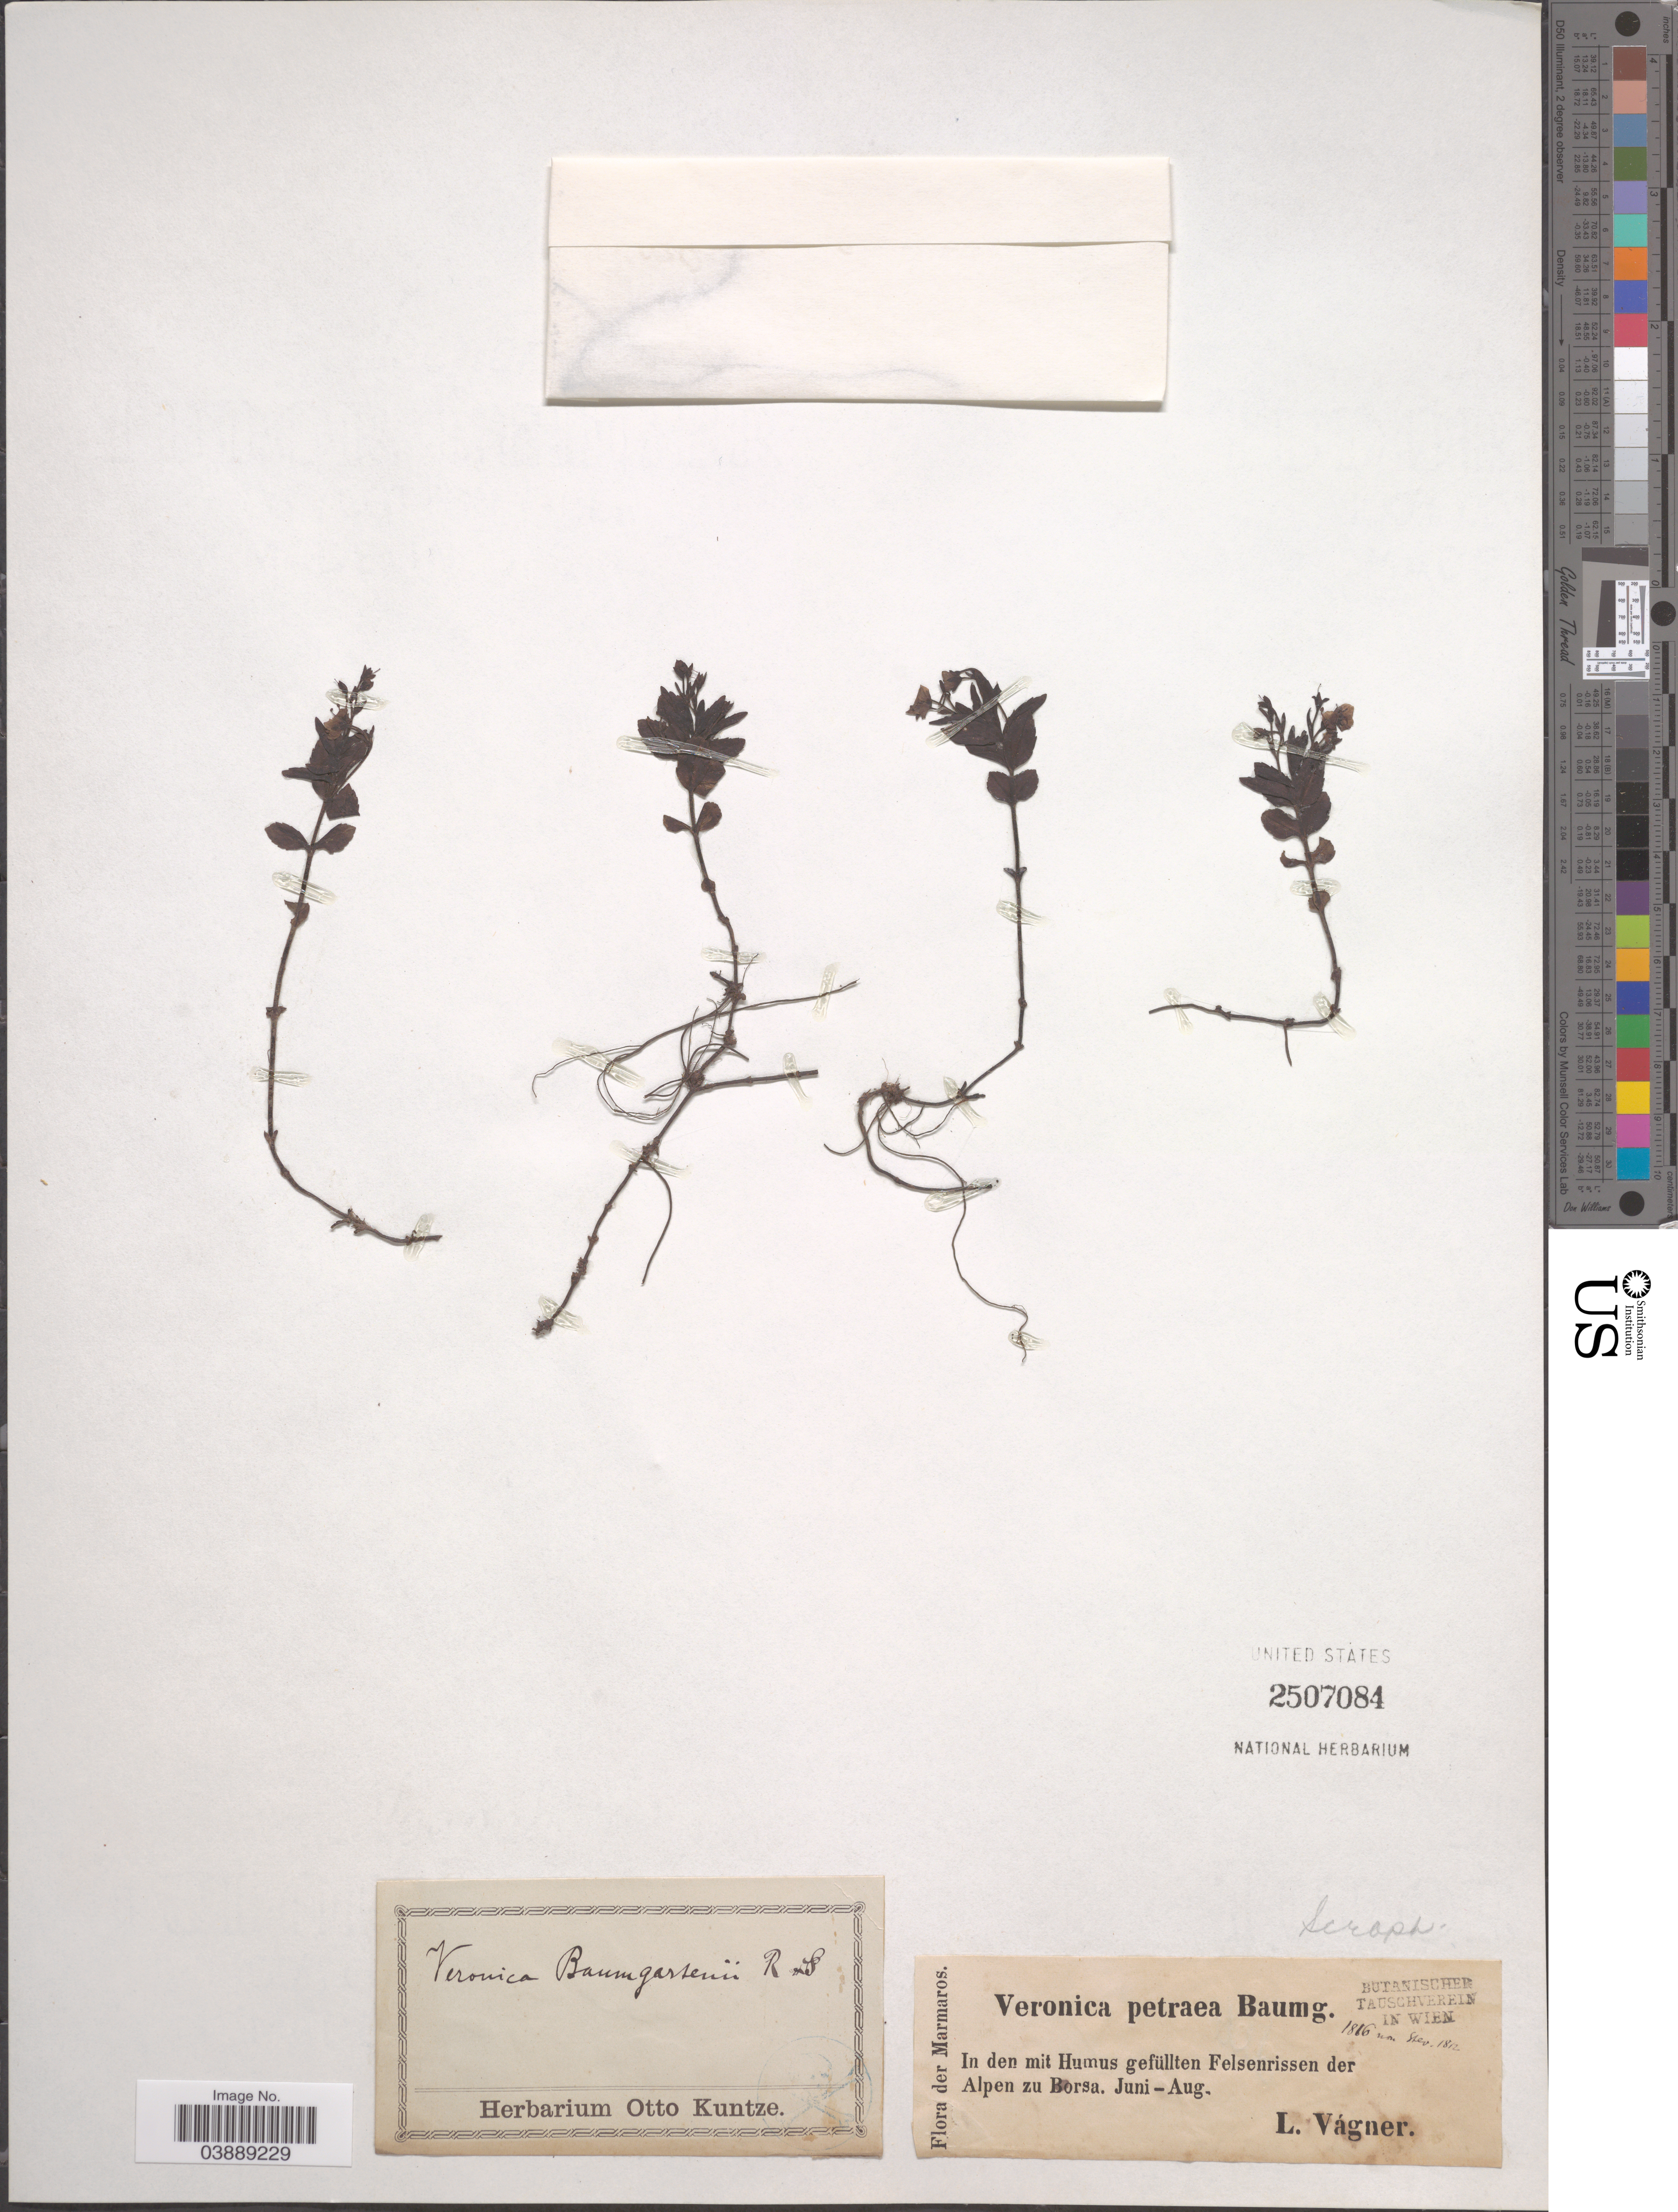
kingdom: Plantae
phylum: Tracheophyta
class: Magnoliopsida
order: Lamiales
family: Plantaginaceae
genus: Veronica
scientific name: Veronica baumgartenii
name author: Roem. & Schult.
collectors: L. Vagner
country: Hungary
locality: Marmaros. in den mit Humus gefüllten felsenrissen der Alpen zu Borsa.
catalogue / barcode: US 2507084